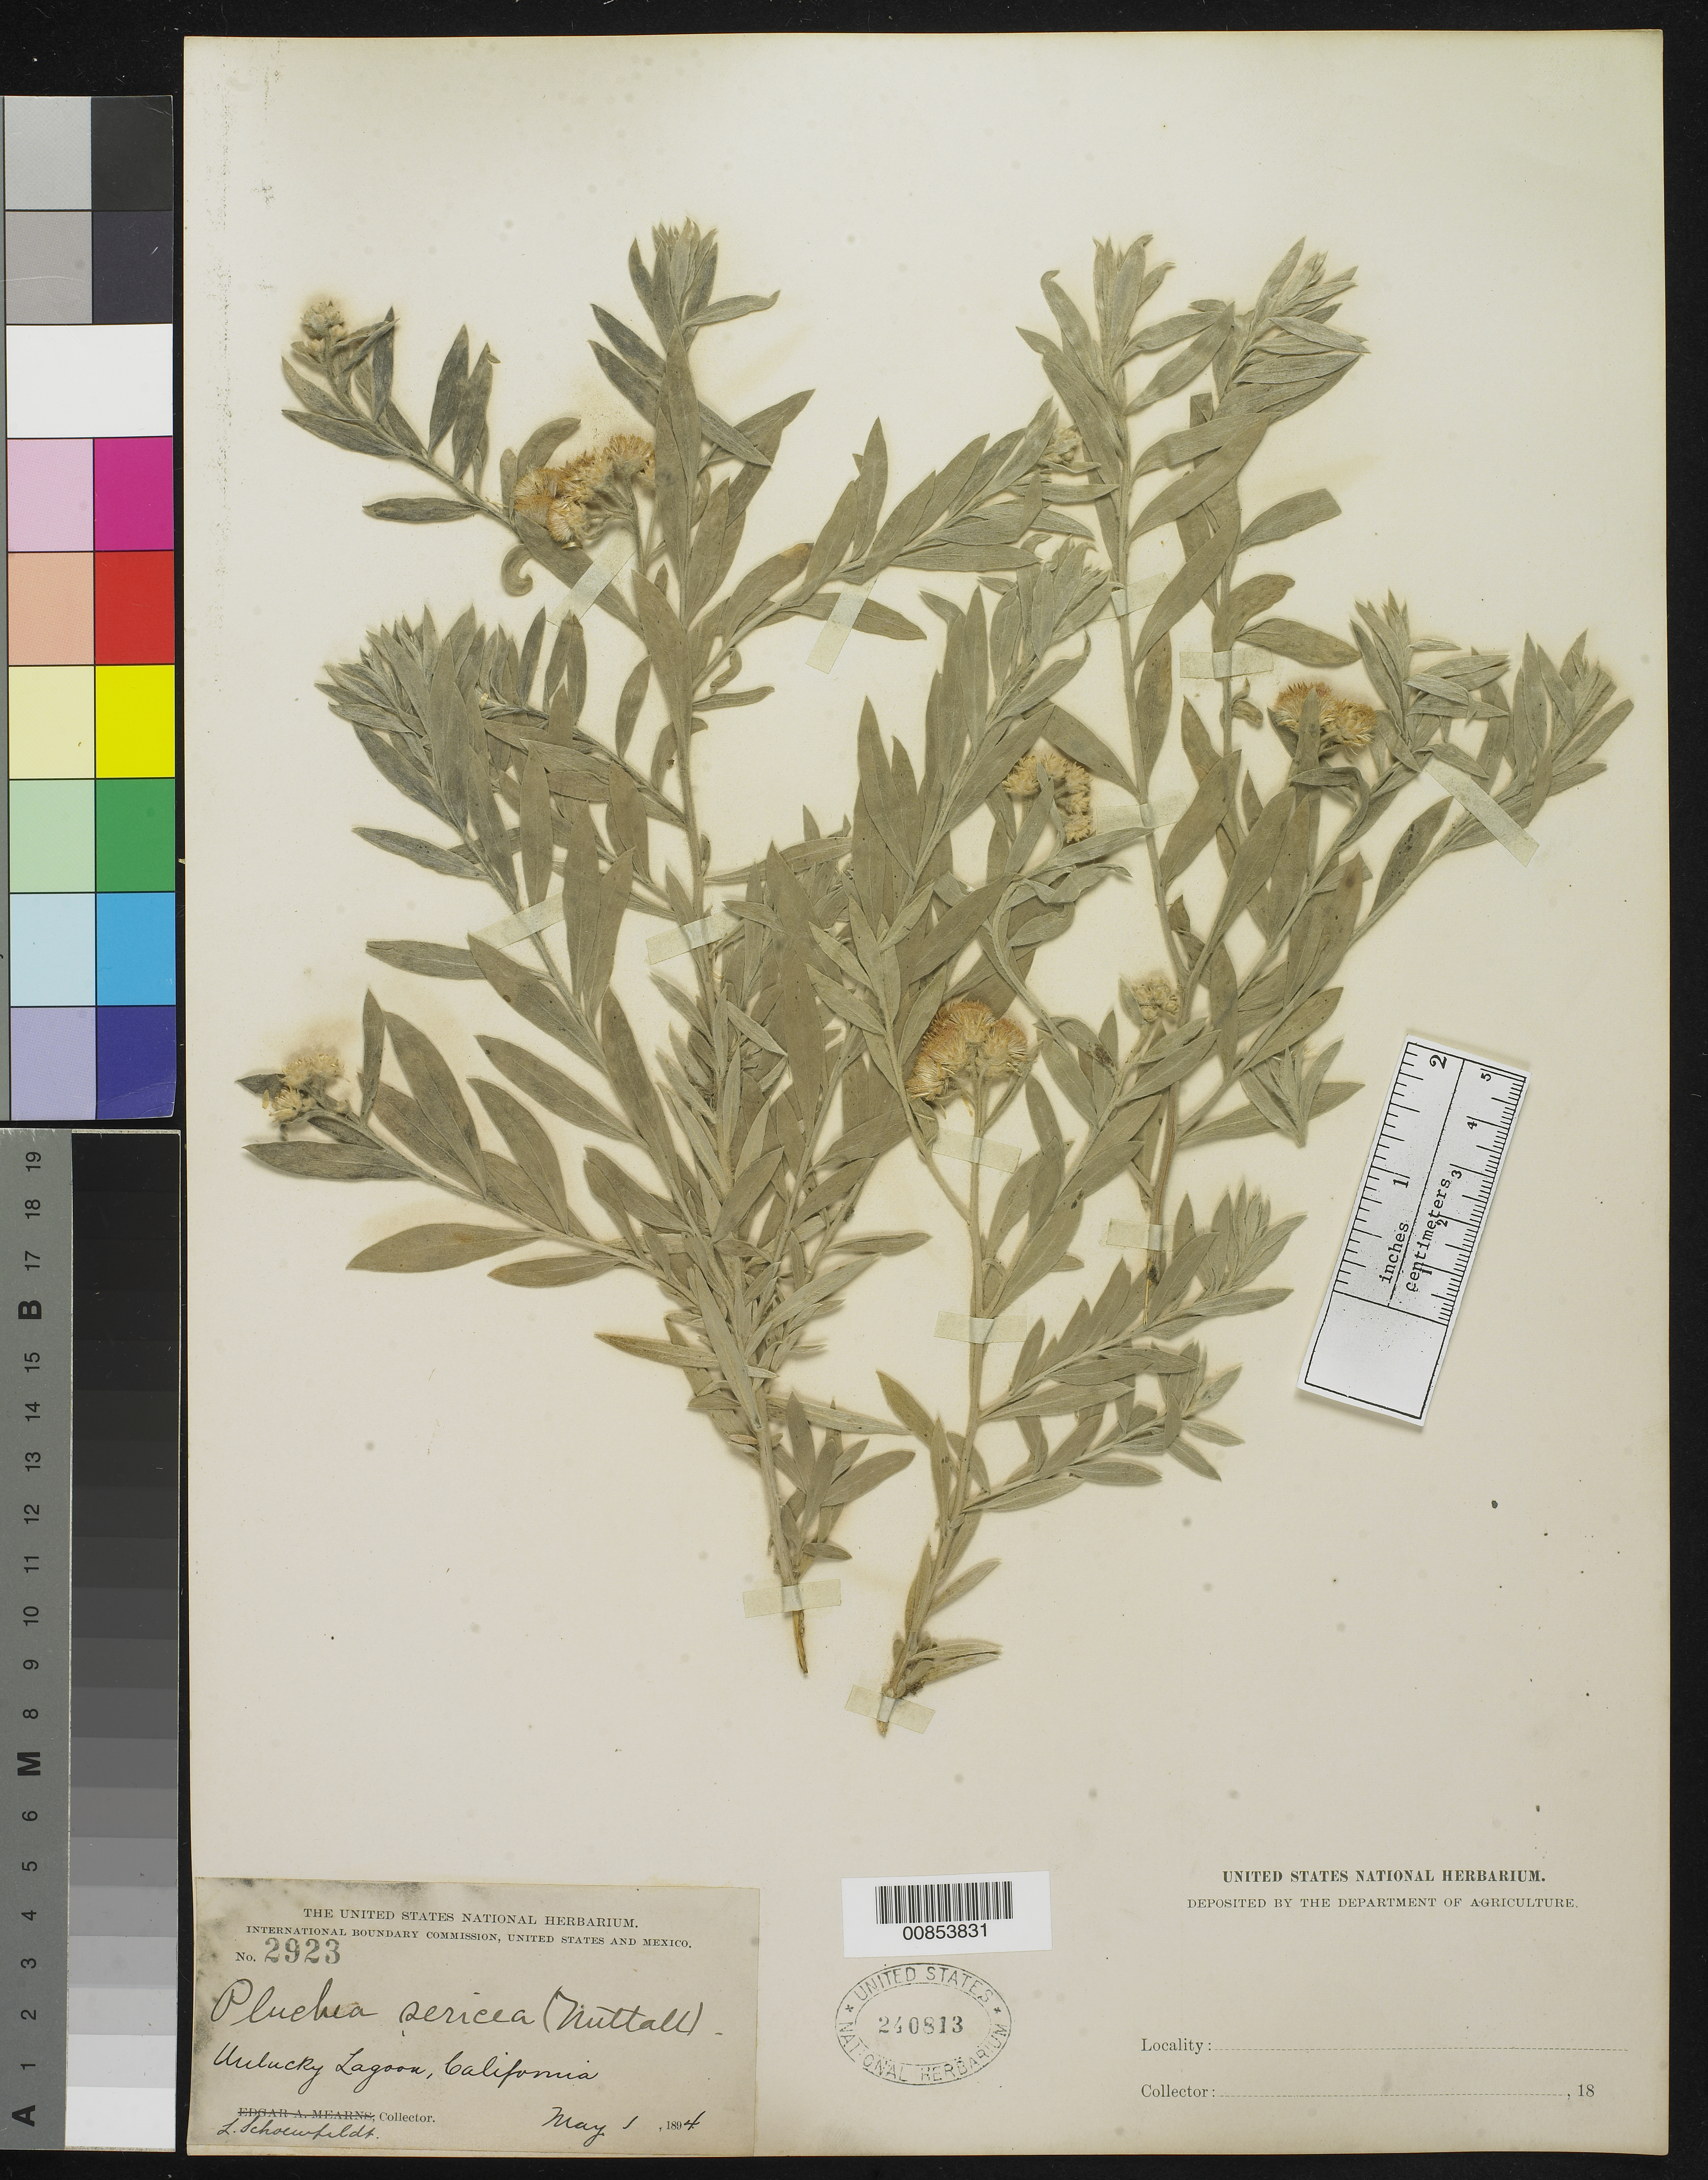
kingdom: Plantae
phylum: Tracheophyta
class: Magnoliopsida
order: Asterales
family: Asteraceae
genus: Pluchea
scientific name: Pluchea sericea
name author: (Nutt.) Coville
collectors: L. Schoenfeldt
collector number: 2923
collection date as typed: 01 May 1894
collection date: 1894-05-01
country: United States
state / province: California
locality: Unlucky Lagoon, California.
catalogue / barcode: US 240813